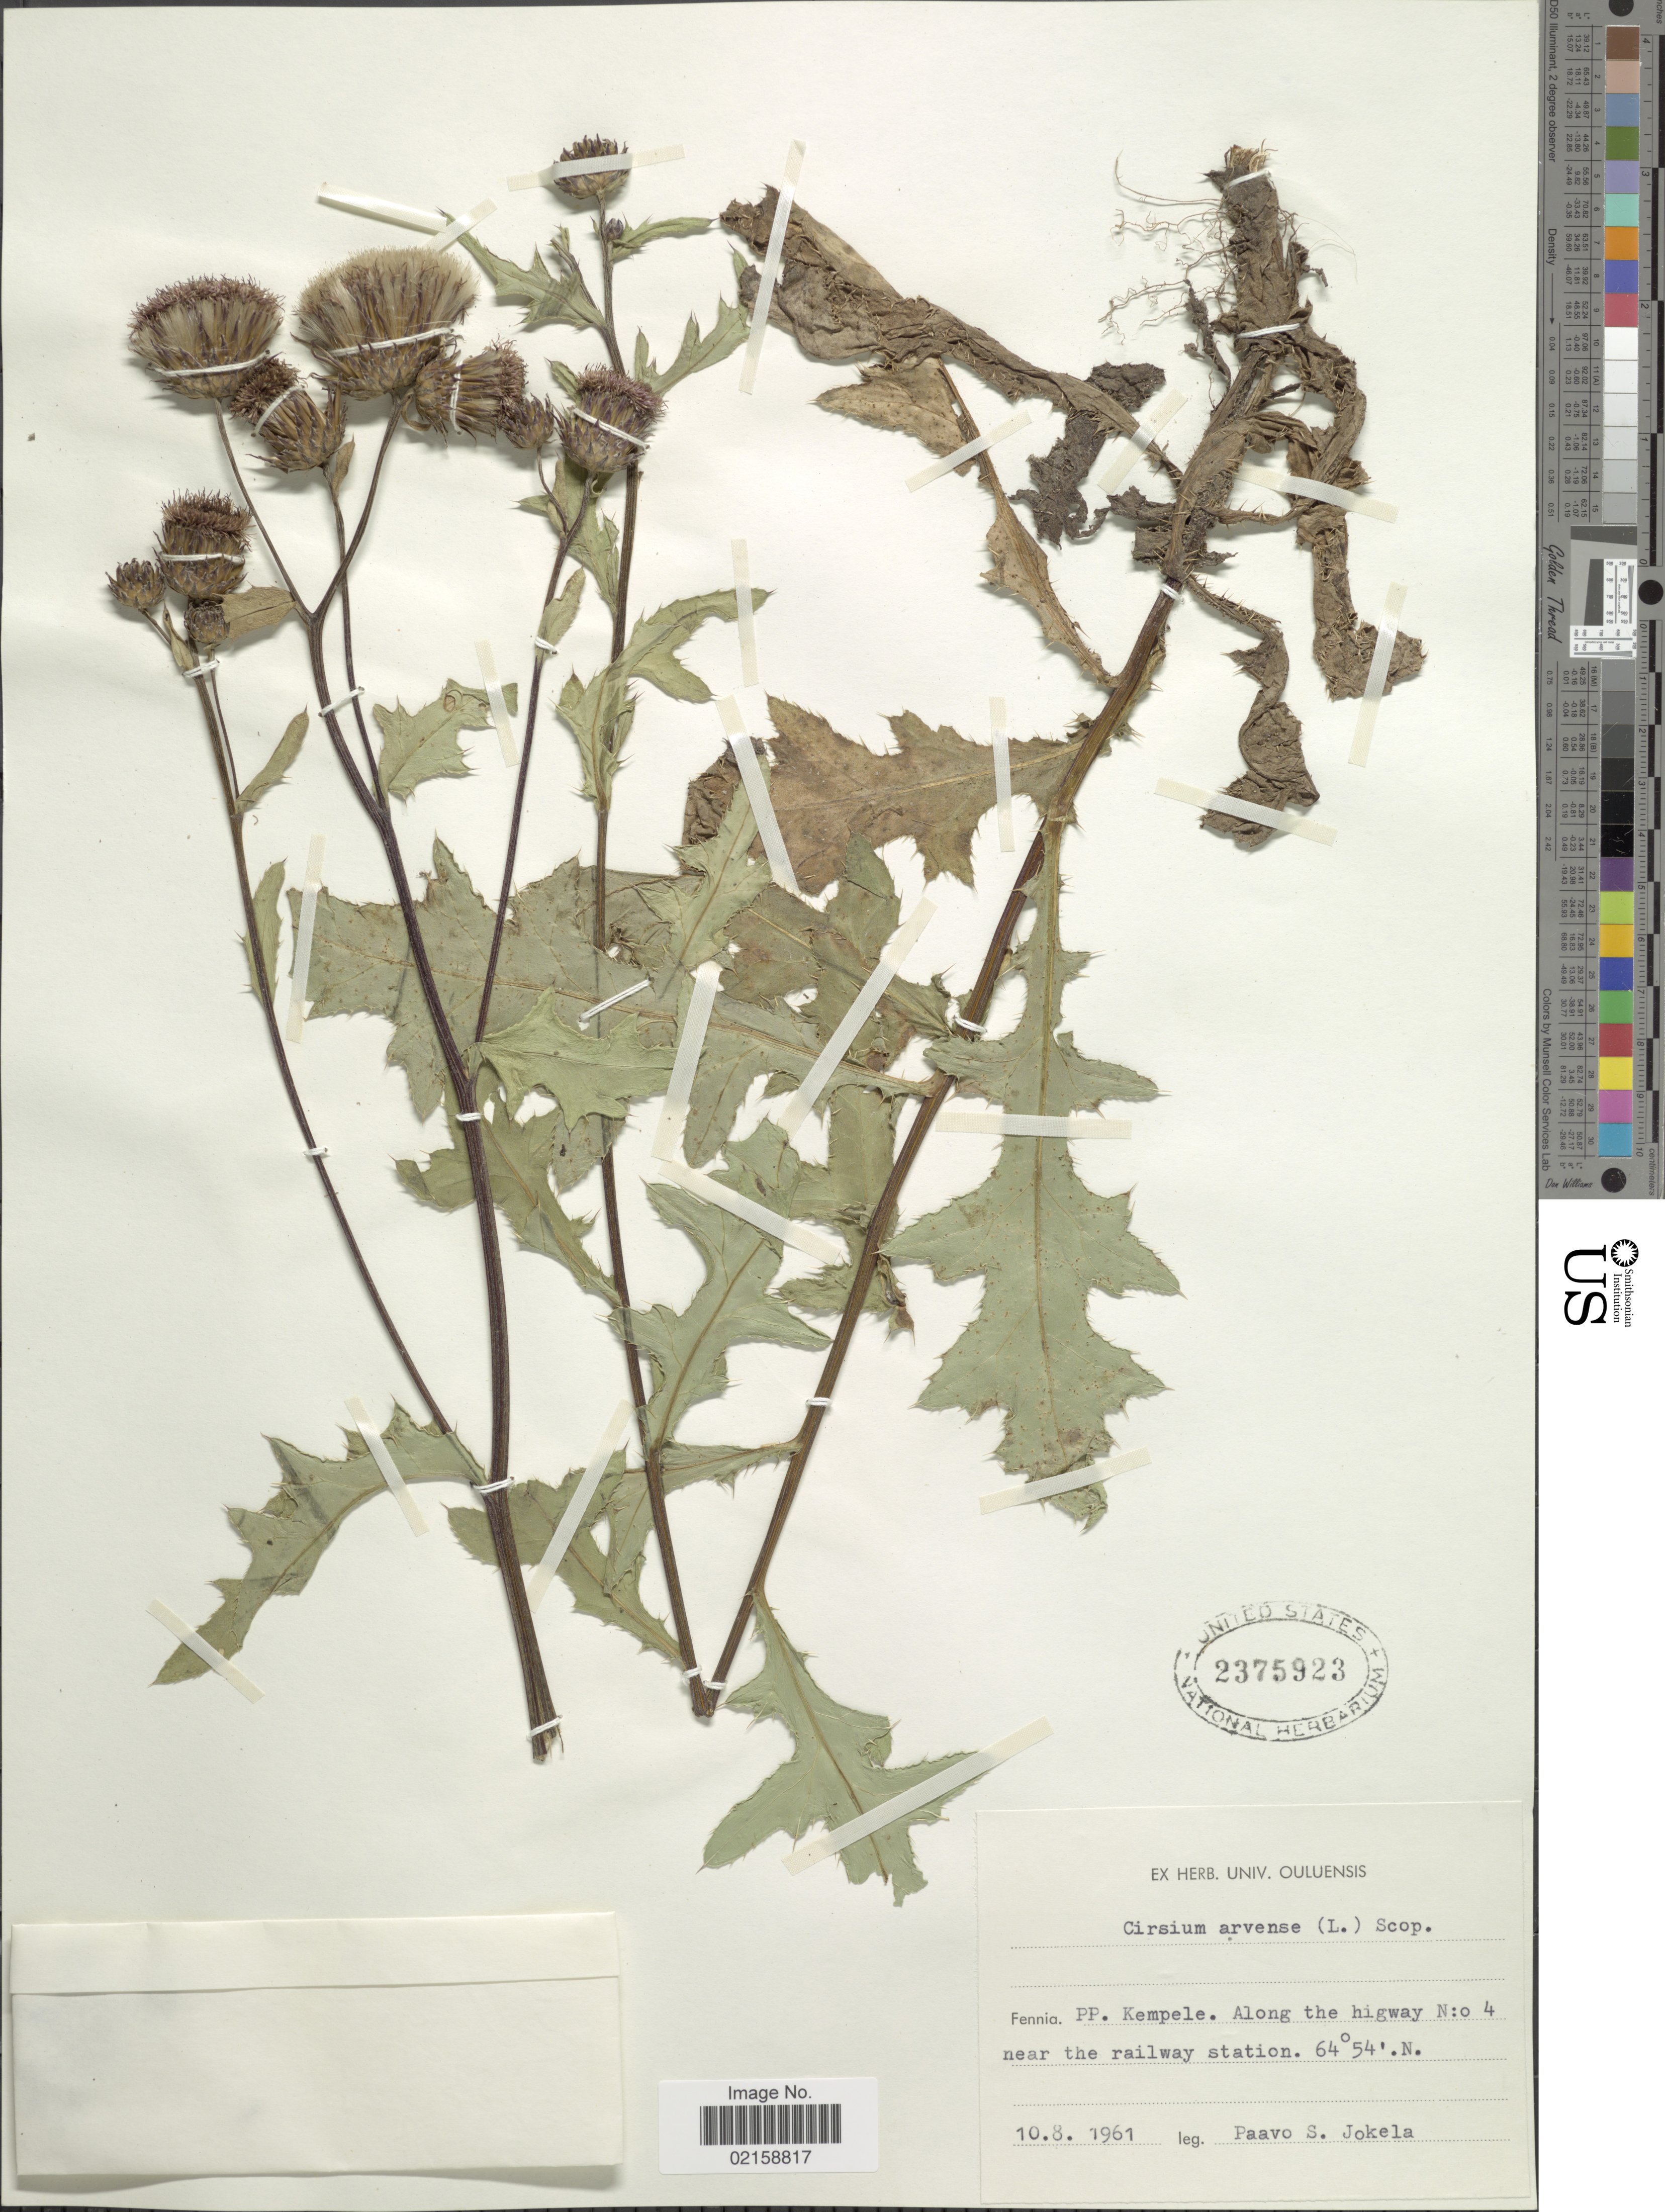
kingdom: Plantae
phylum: Tracheophyta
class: Magnoliopsida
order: Asterales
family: Asteraceae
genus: Cirsium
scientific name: Cirsium arvense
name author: (L.) Scop.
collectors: P. Jokela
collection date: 1961-08-10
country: Finland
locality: Pp. Kempele, along the highway N:o 4 near the railway station.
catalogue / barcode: US 2375923